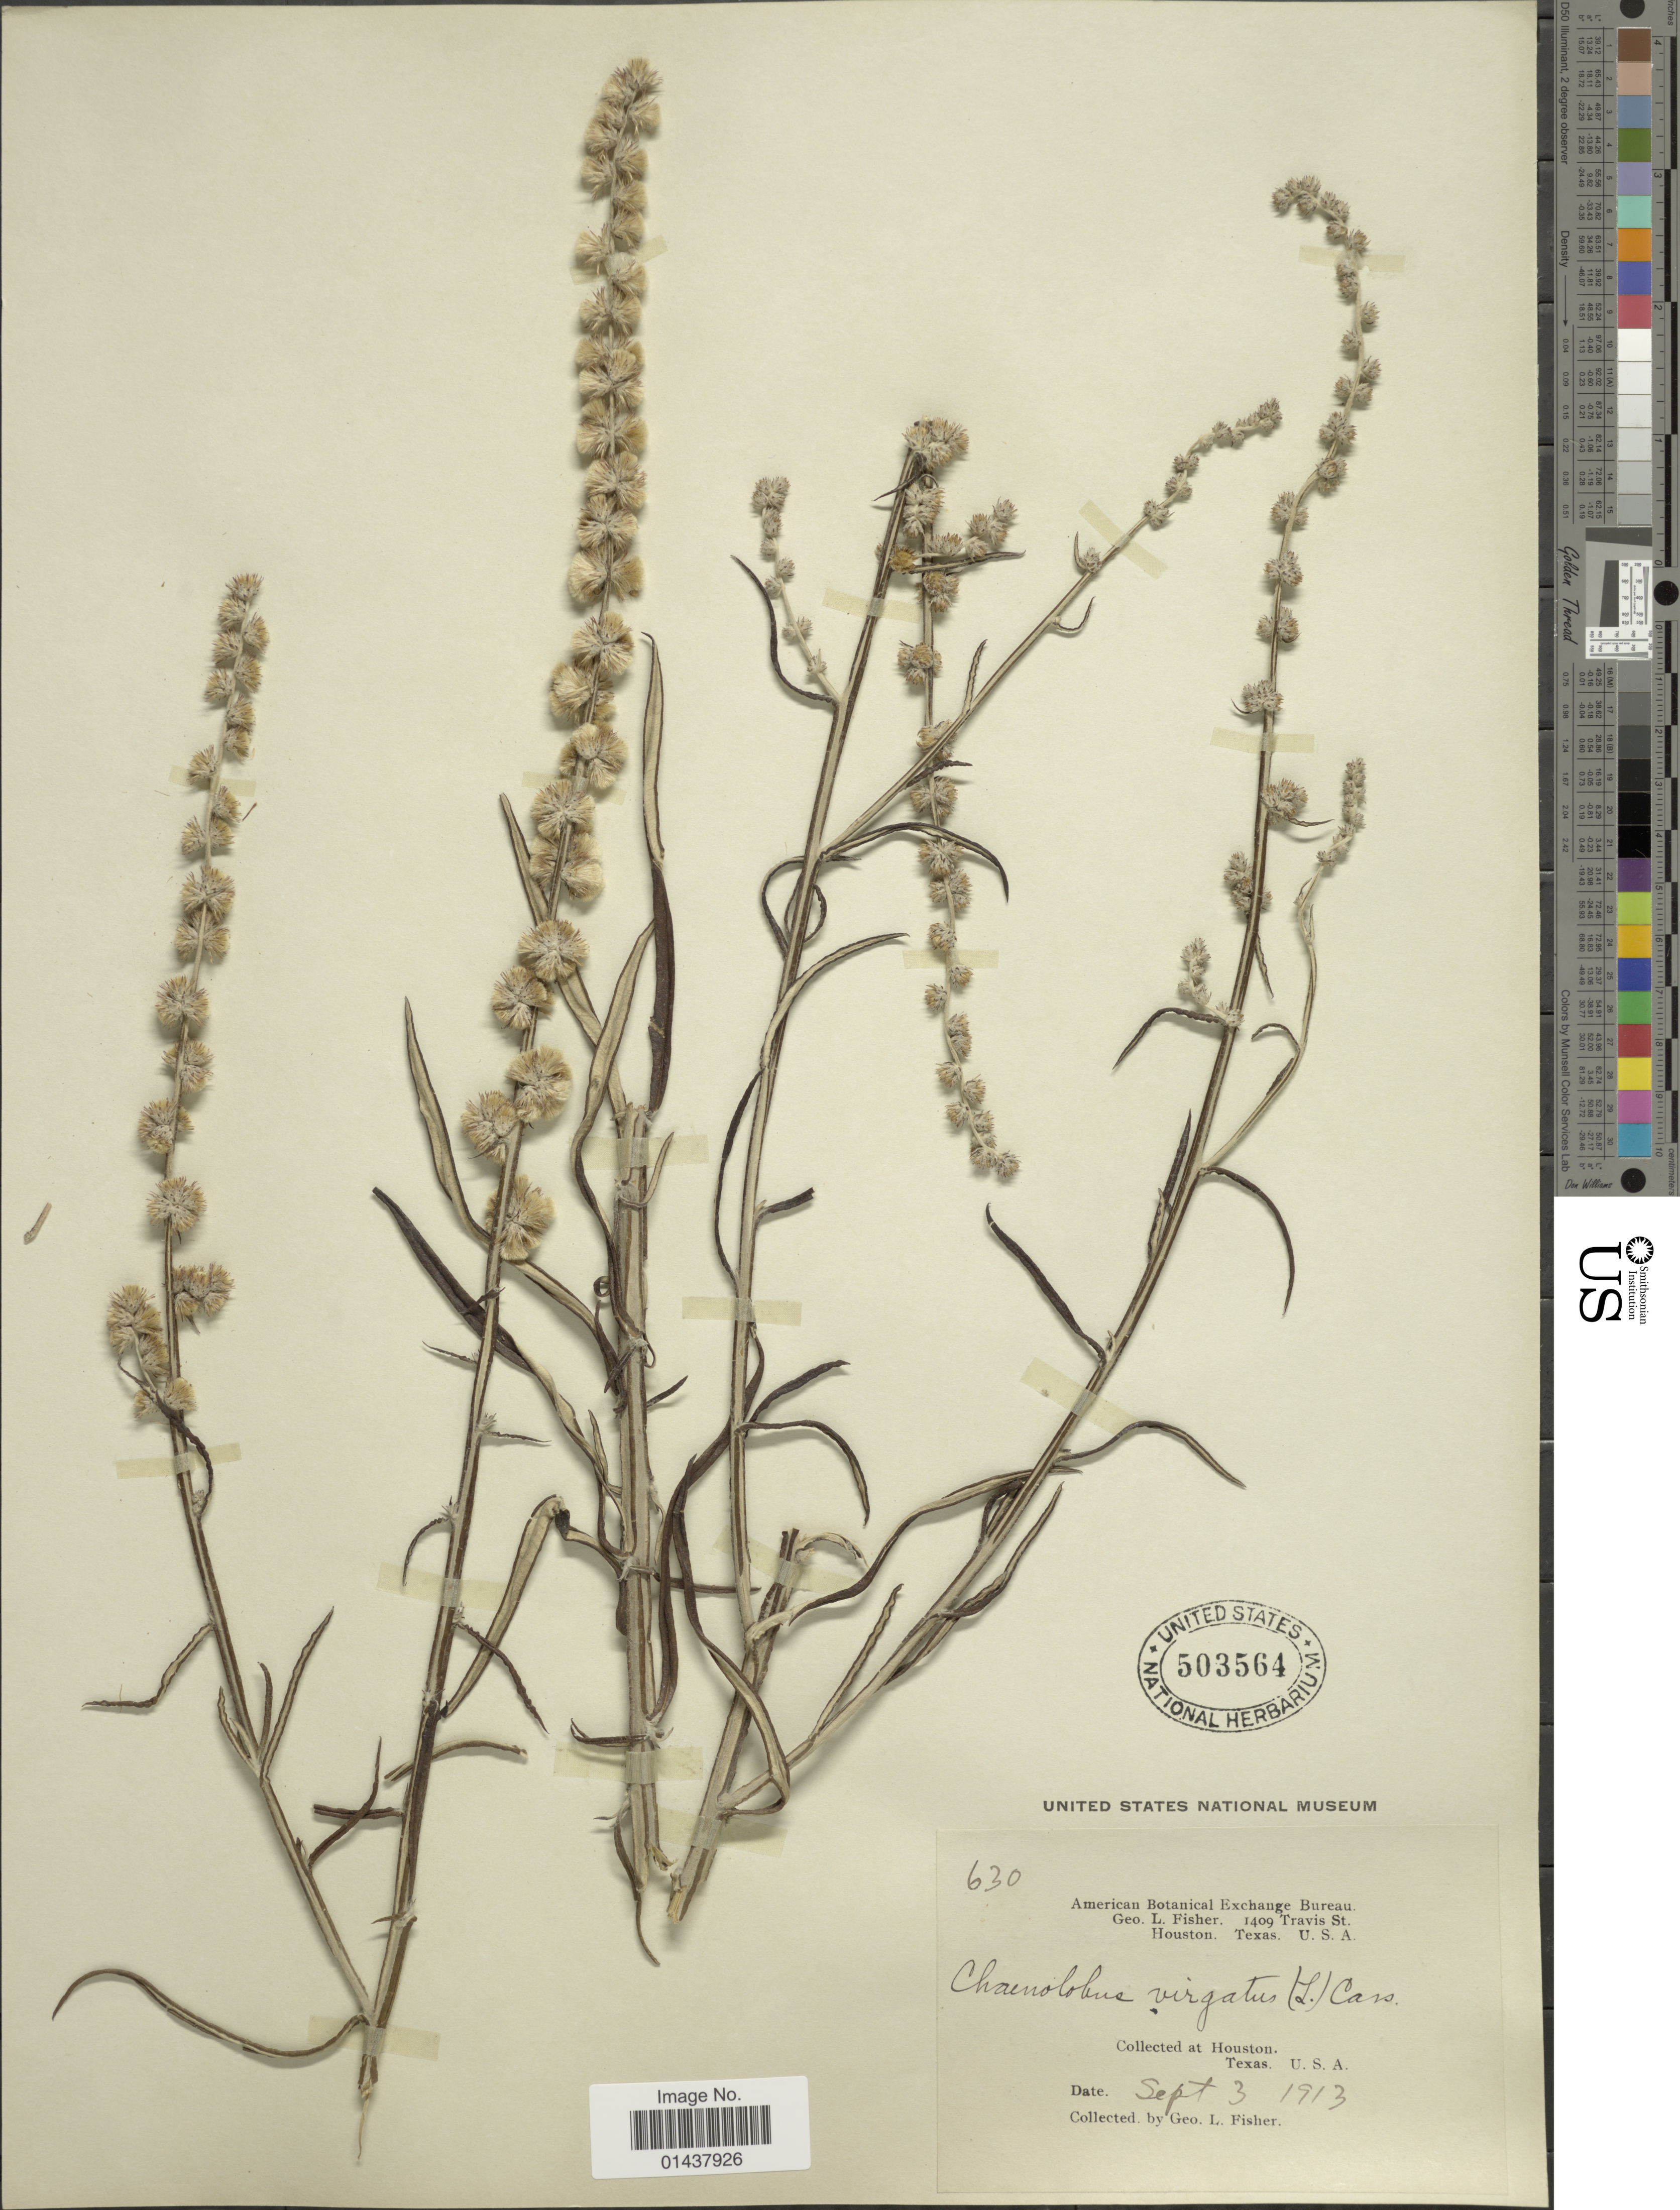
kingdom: Plantae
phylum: Tracheophyta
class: Magnoliopsida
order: Asterales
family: Asteraceae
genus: Pterocaulon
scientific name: Pterocaulon virgatum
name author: (L.) DC.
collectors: G. L. Fisher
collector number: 630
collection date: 1913-09-03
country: United States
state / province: Texas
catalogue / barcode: US 503564